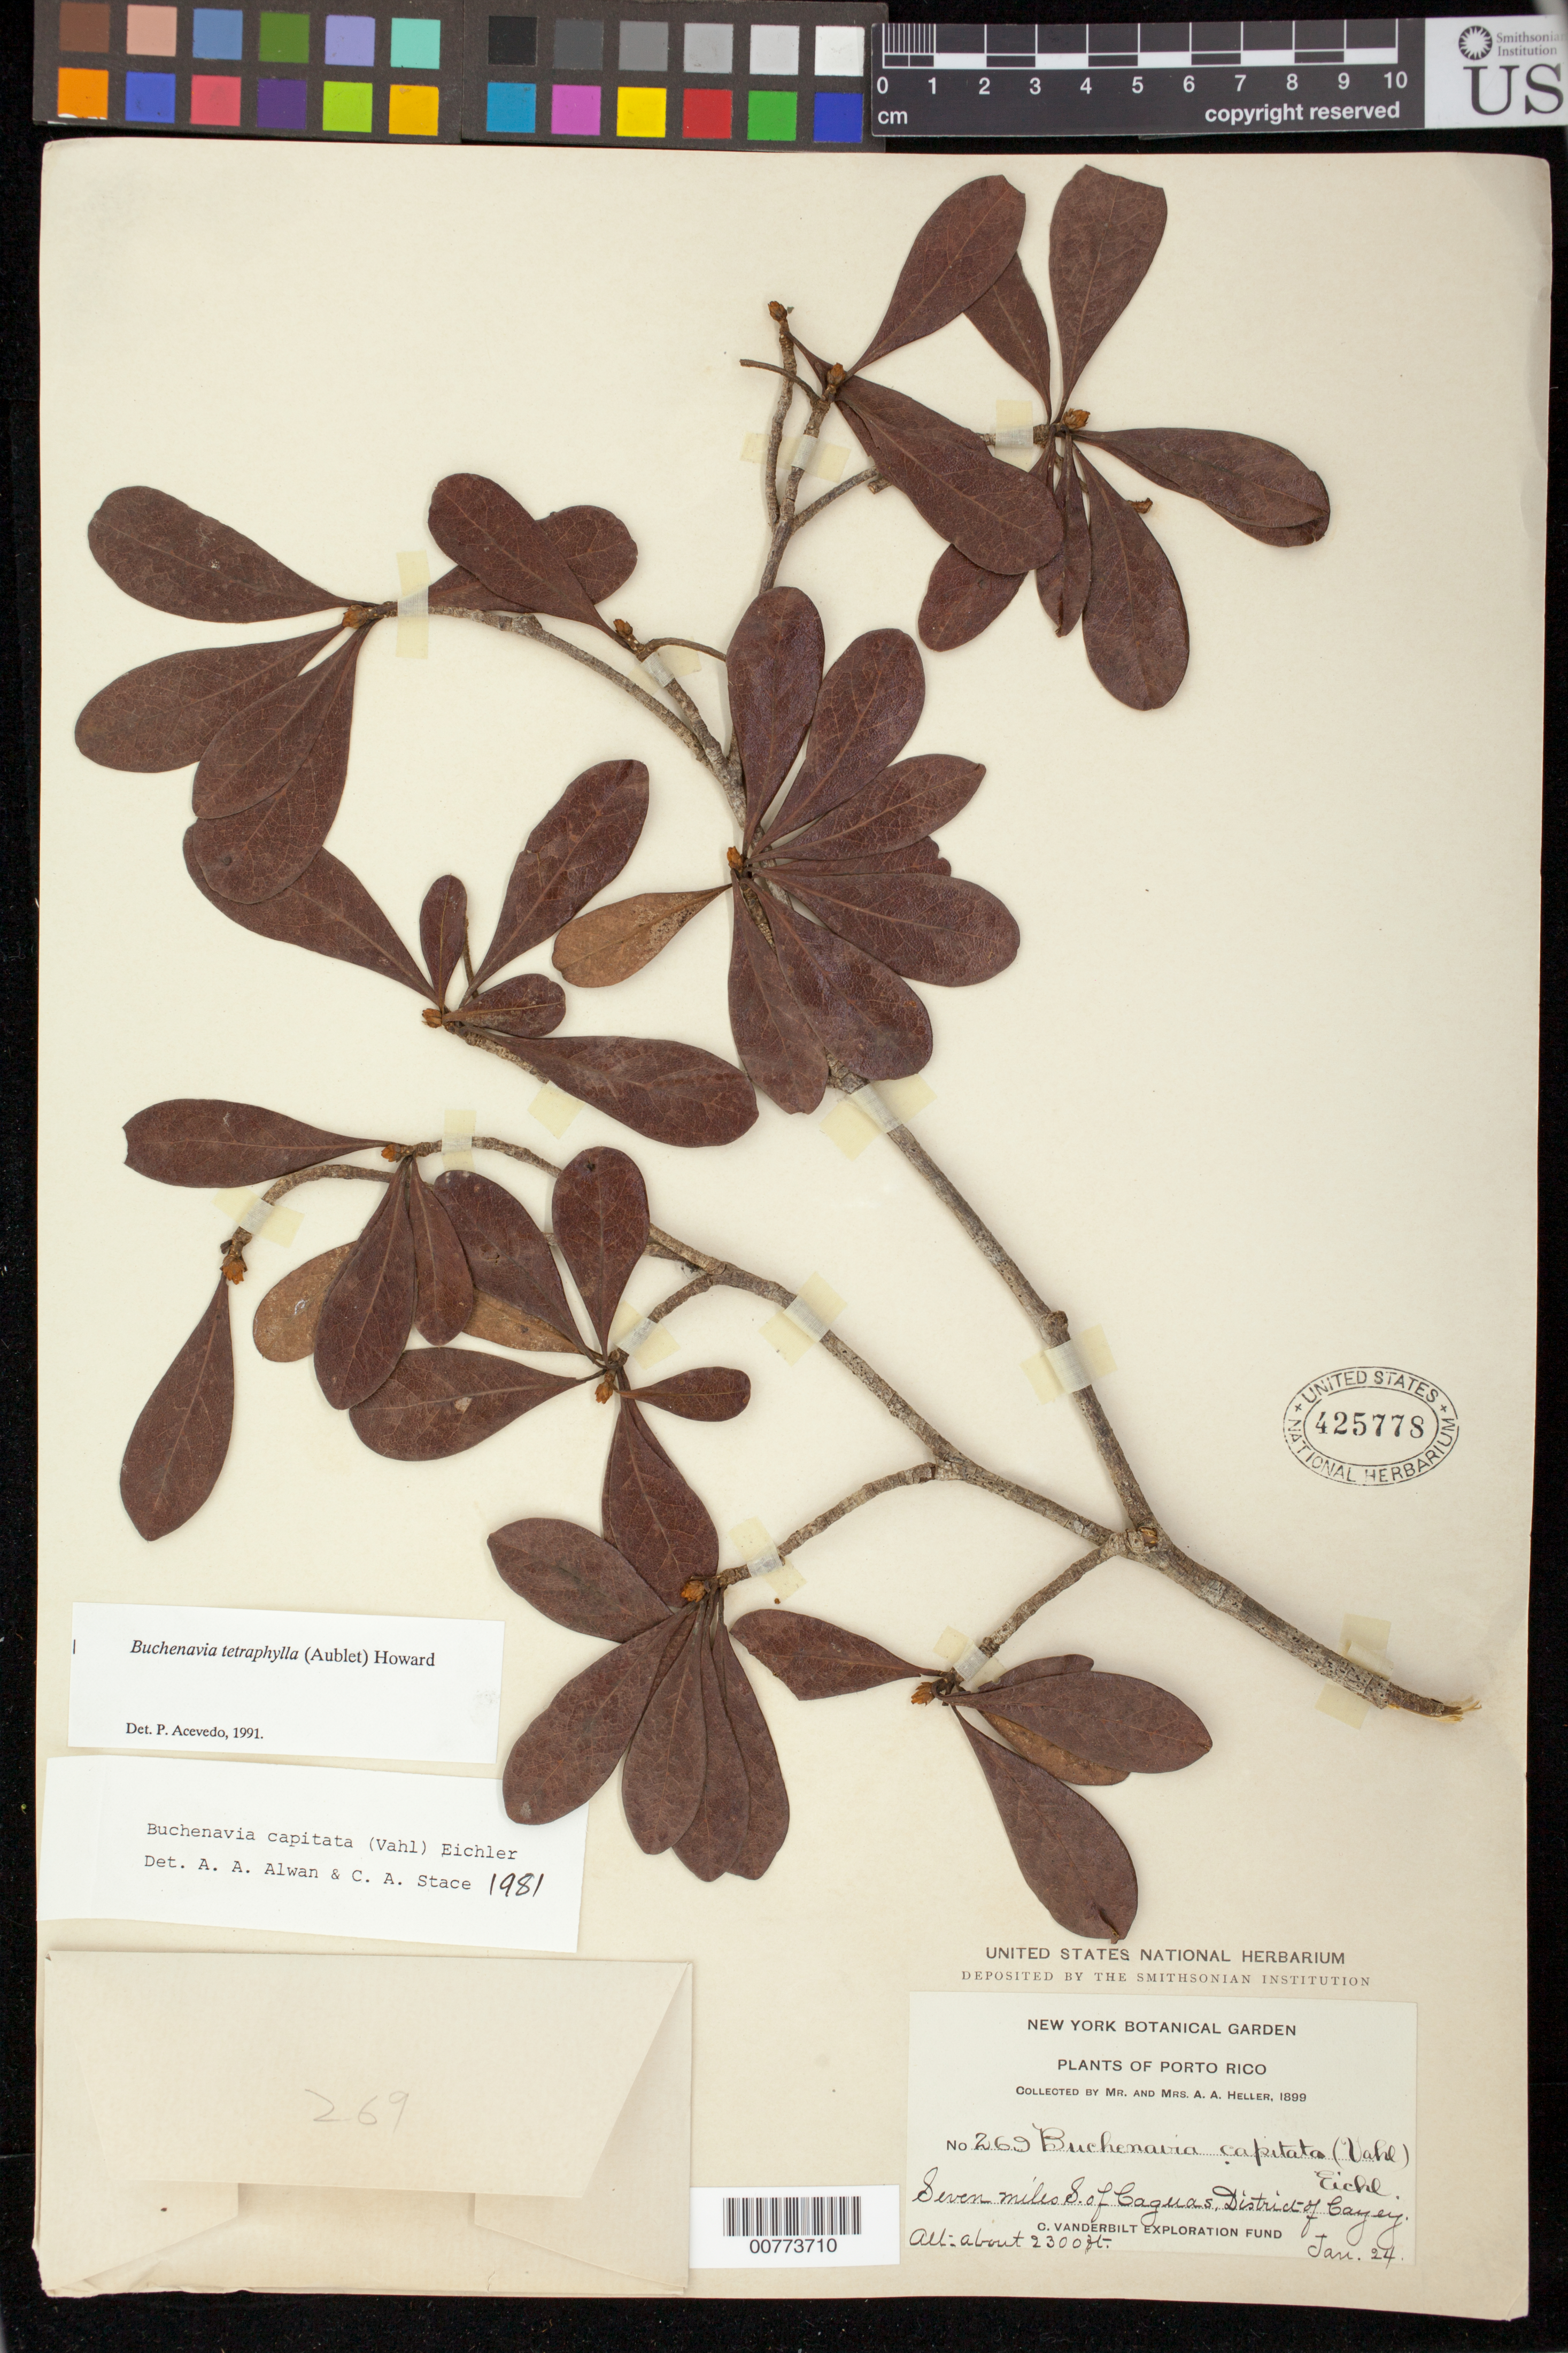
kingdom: Plantae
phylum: Tracheophyta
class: Magnoliopsida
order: Rosales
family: Moraceae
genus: Pseudolmedia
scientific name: Pseudolmedia bucidifolia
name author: Bello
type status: Isoneotype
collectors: A. A. Heller & E. G. Heller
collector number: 269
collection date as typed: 24 Jan 1899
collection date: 1899-01-24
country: Puerto Rico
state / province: Cayey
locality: Seven miles S of Caguas, District of Cayey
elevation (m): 701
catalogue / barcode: US 425778